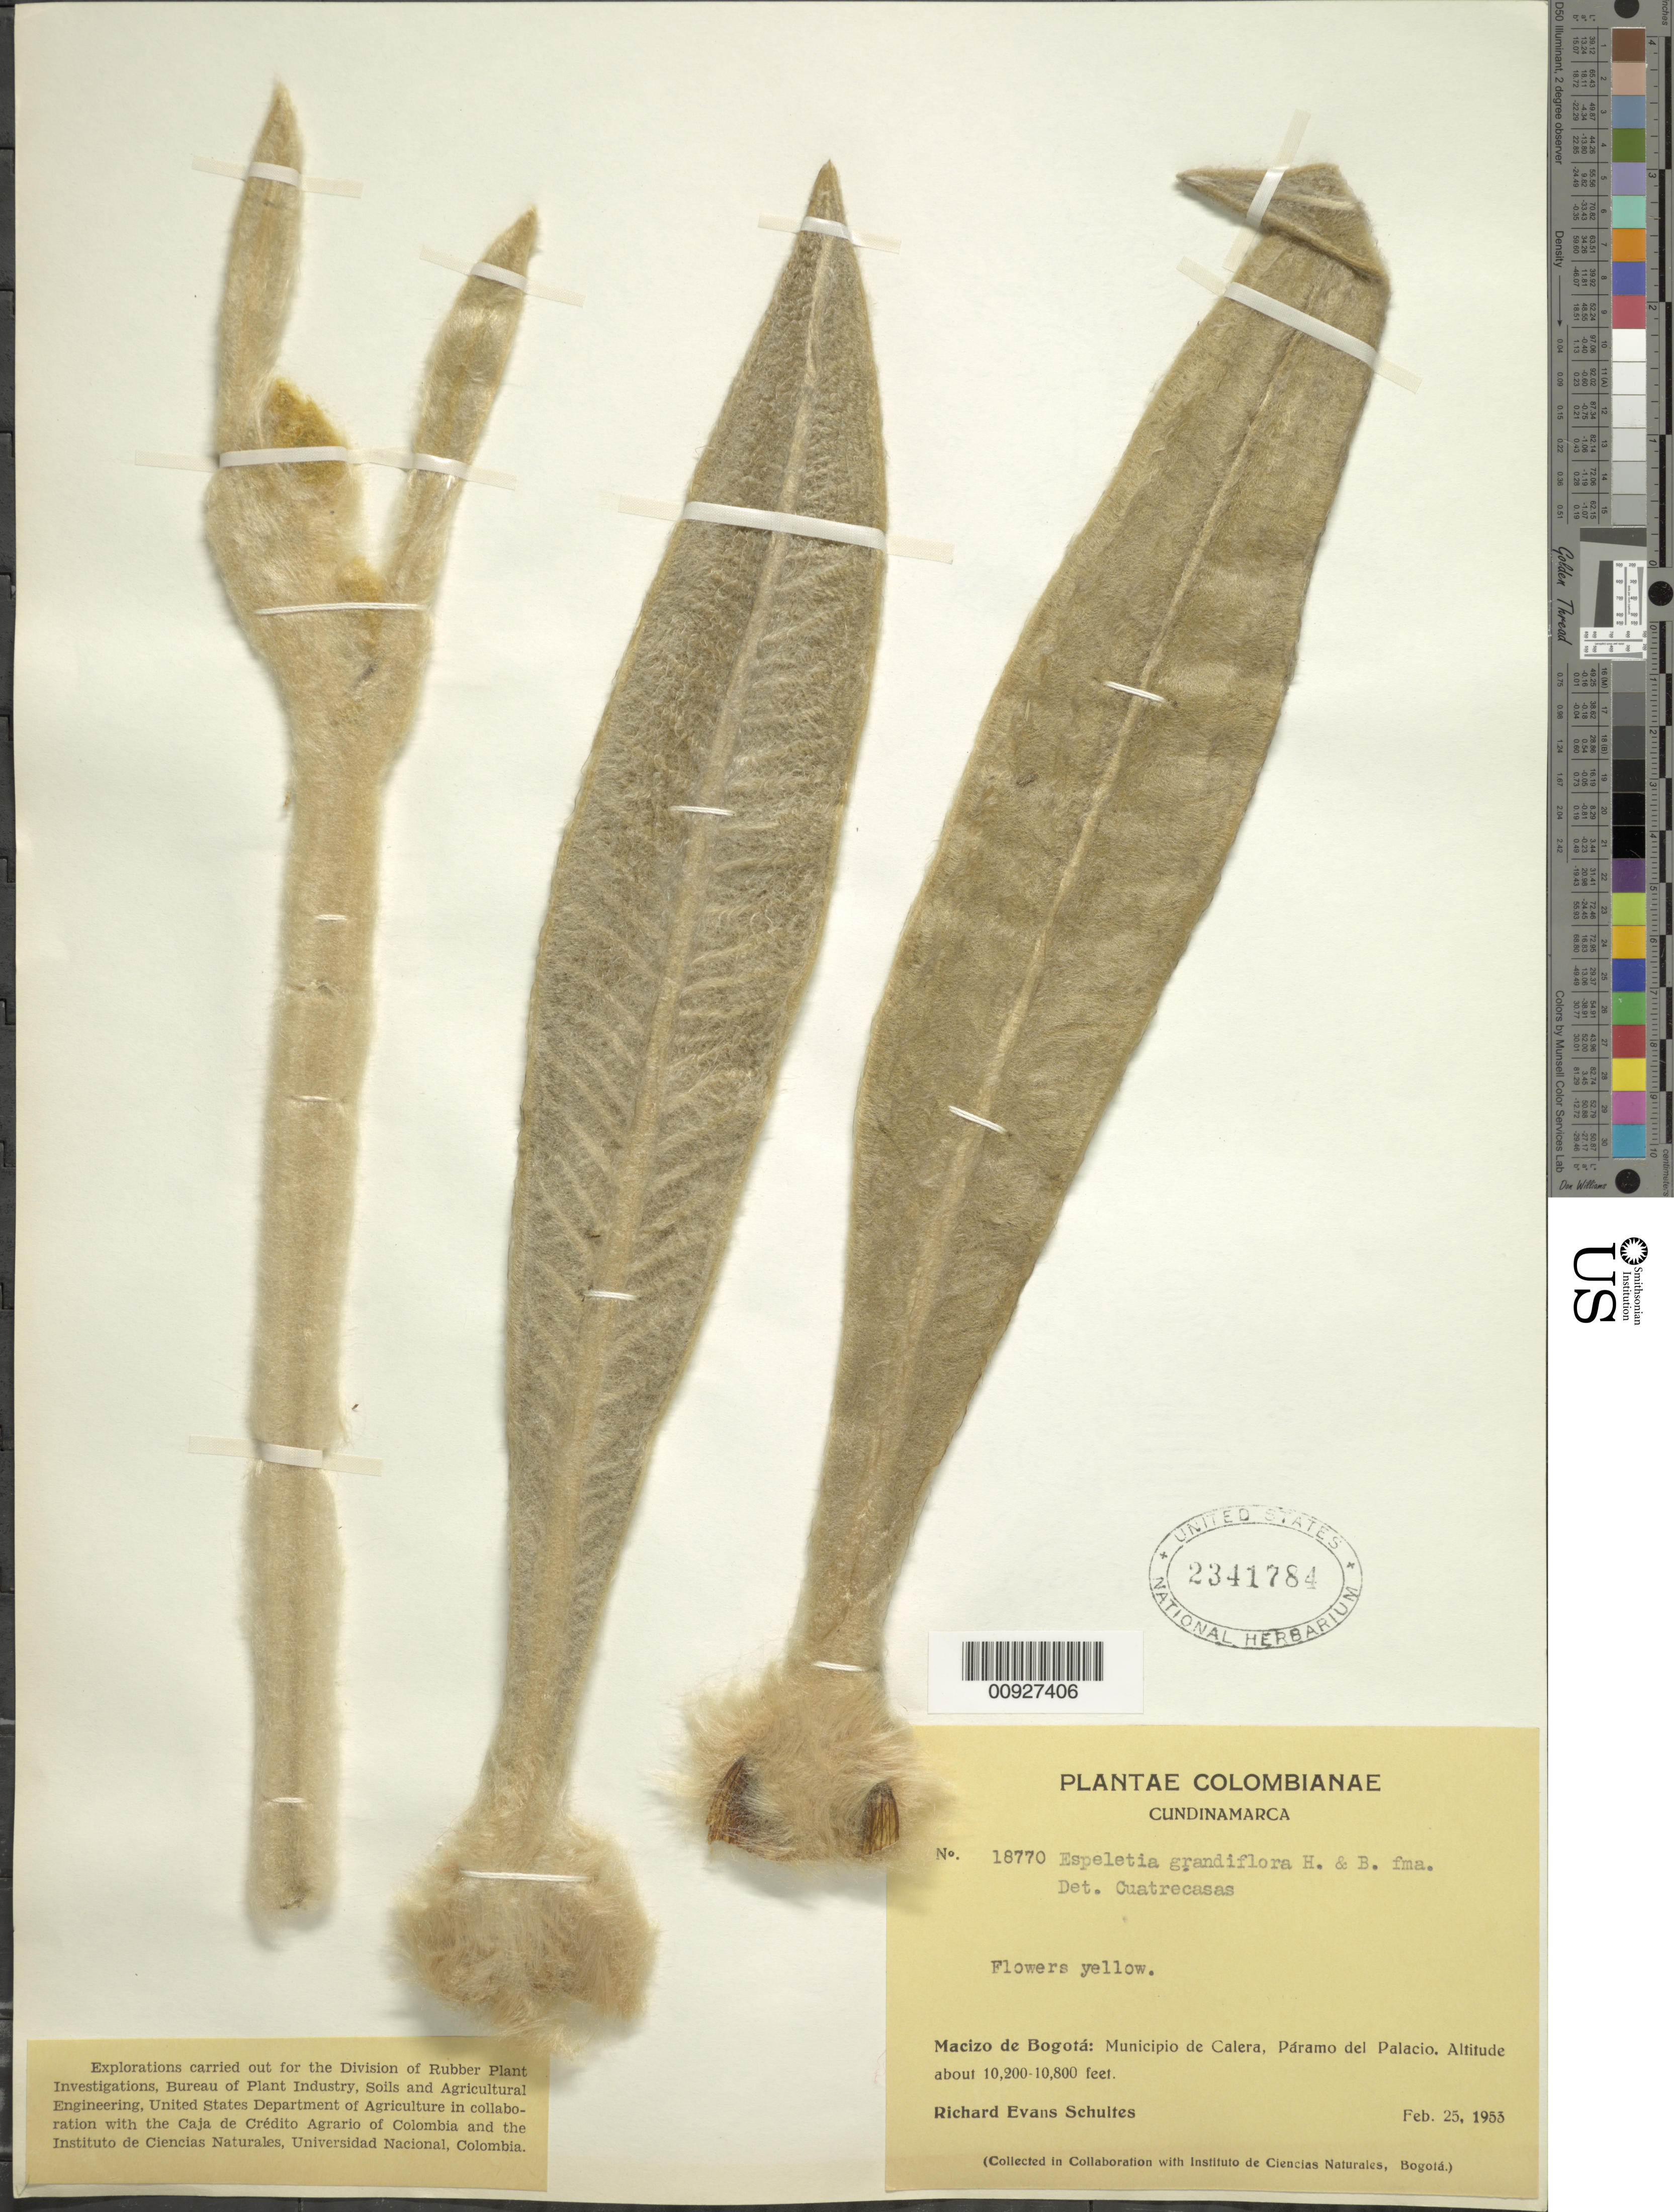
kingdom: Plantae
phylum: Tracheophyta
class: Magnoliopsida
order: Asterales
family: Asteraceae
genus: Espeletia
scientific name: Espeletia grandiflora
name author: Humb. & Bonpl.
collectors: R. E. Schultes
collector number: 18770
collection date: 1953-02-25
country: Colombia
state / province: Cundinamarca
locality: Páramo de Palacio. Macizo de Bogotá.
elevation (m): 3400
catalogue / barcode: US 2341784